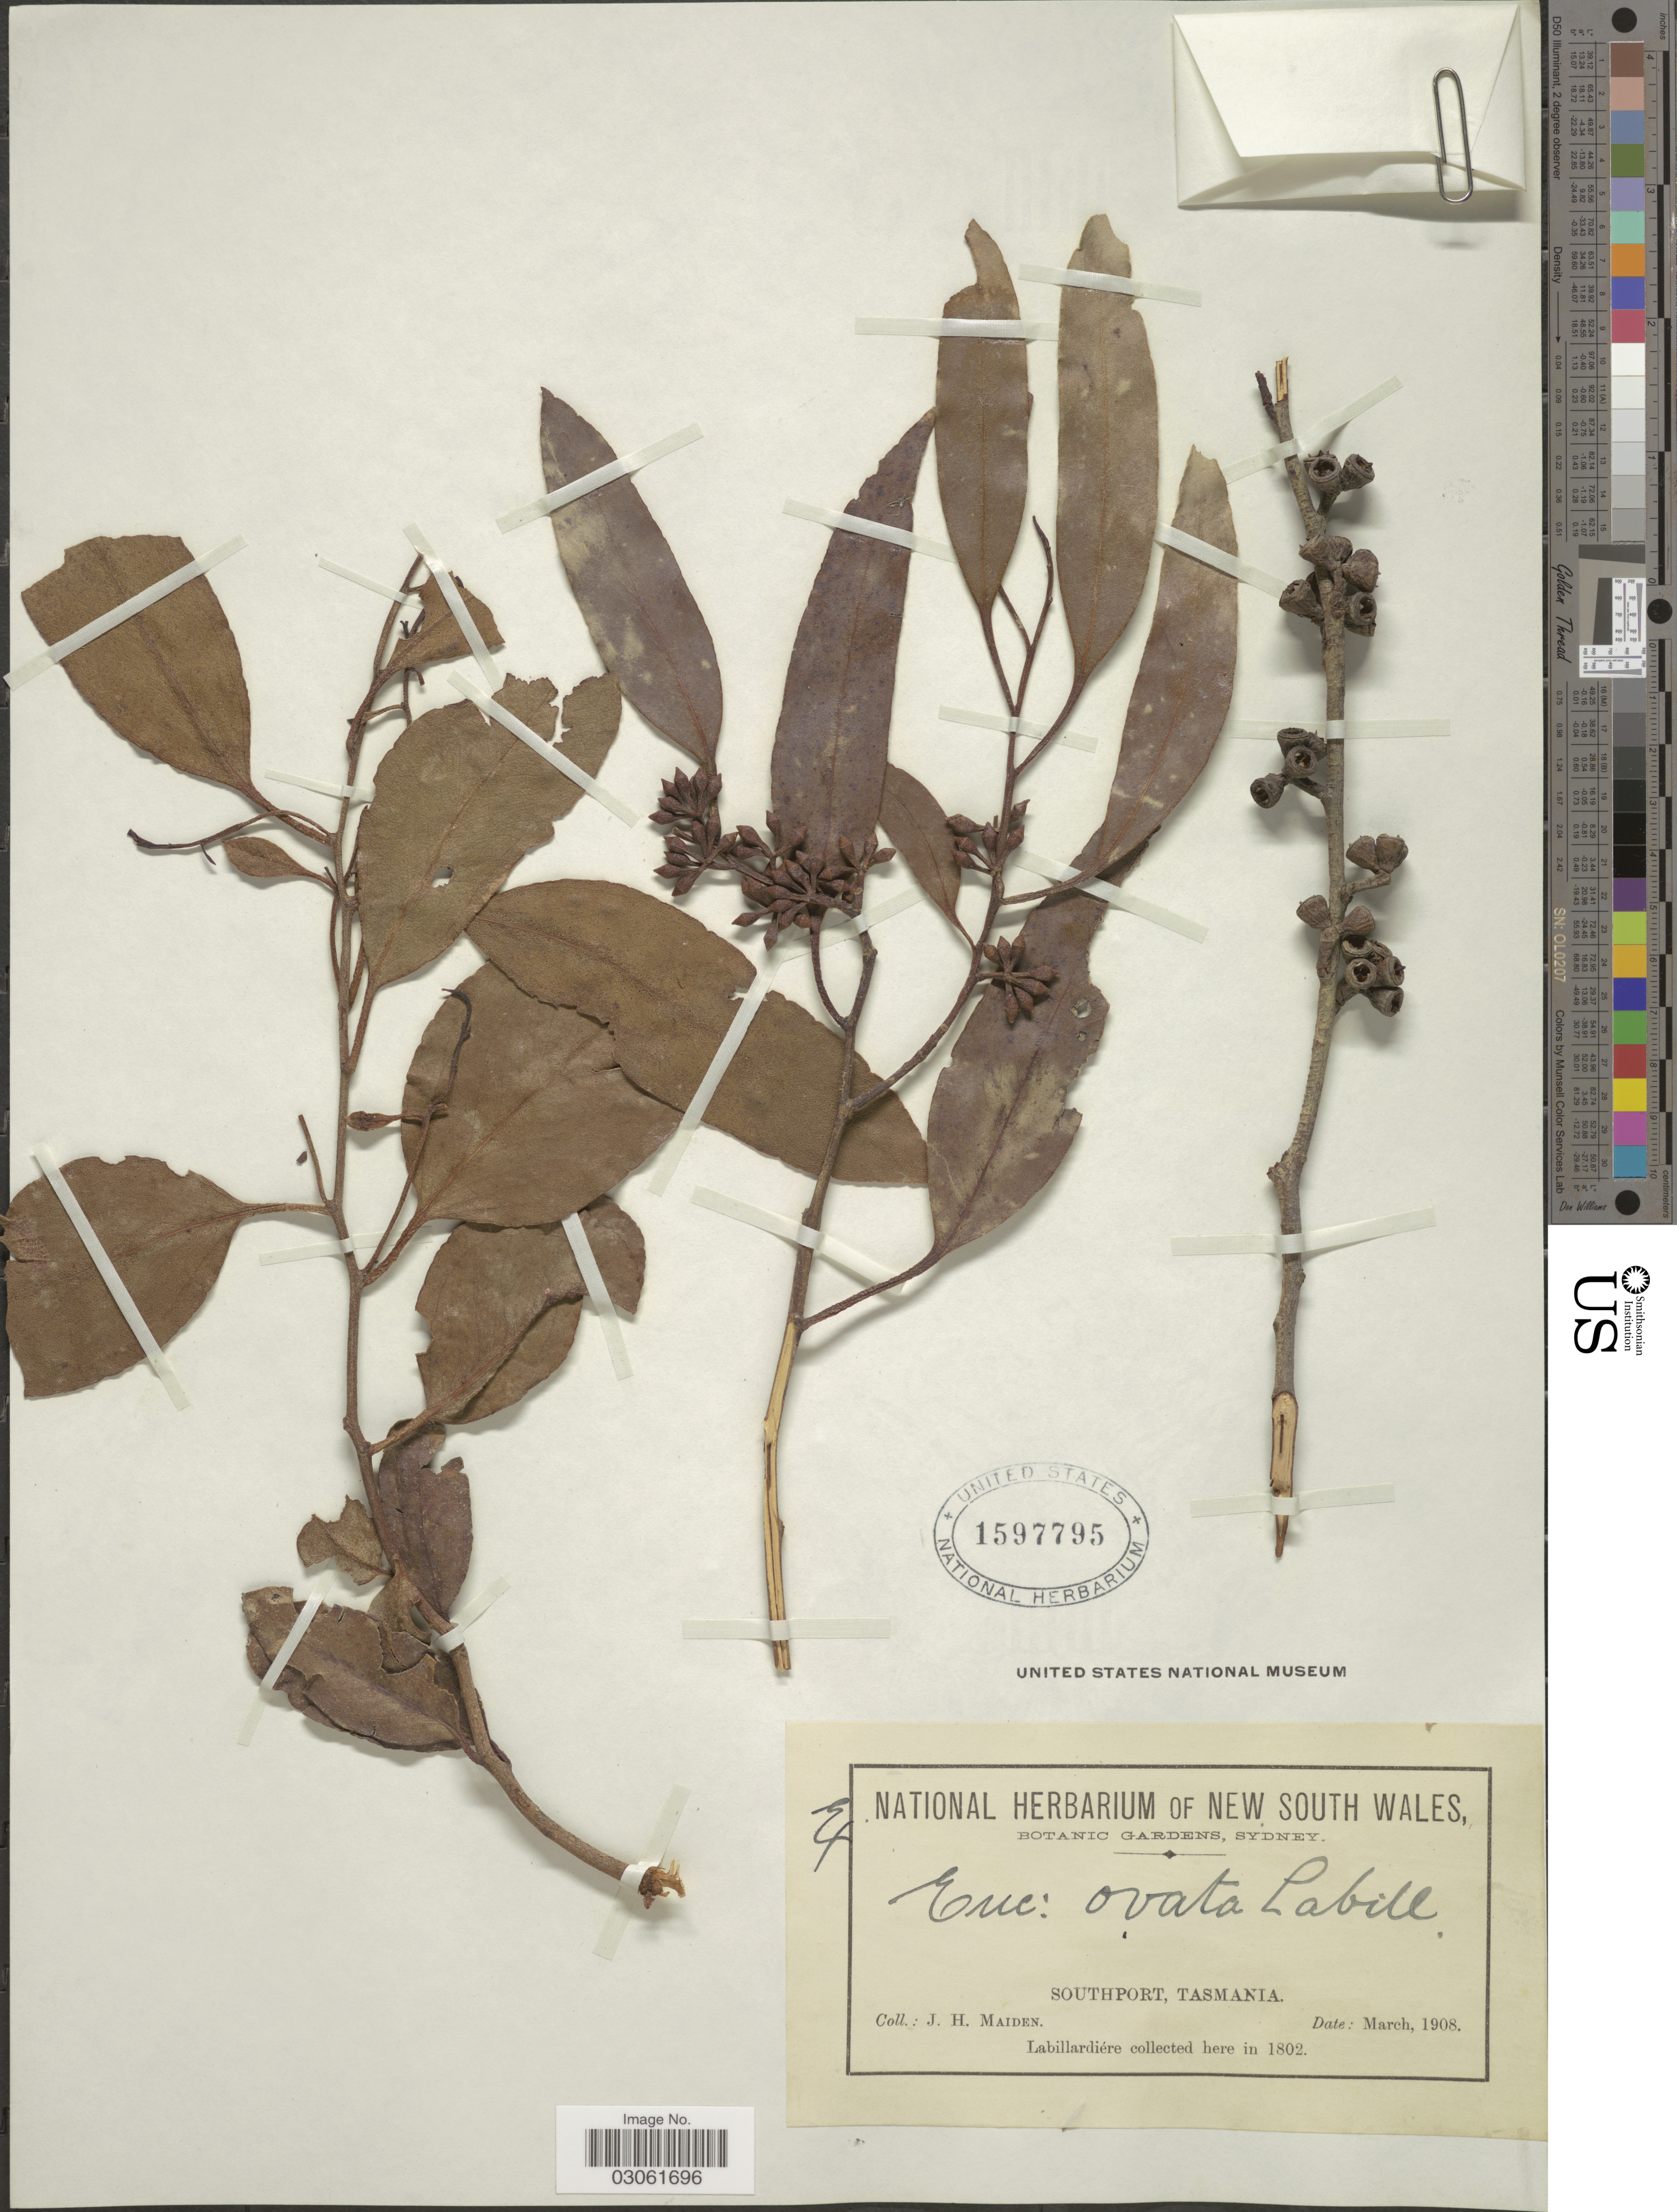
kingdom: Plantae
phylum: Tracheophyta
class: Magnoliopsida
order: Myrtales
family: Myrtaceae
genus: Eucalyptus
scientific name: Eucalyptus ovata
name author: Labill.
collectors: J. Maiden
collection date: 1908-03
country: Australia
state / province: Tasmania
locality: Southport.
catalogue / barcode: US 1597795